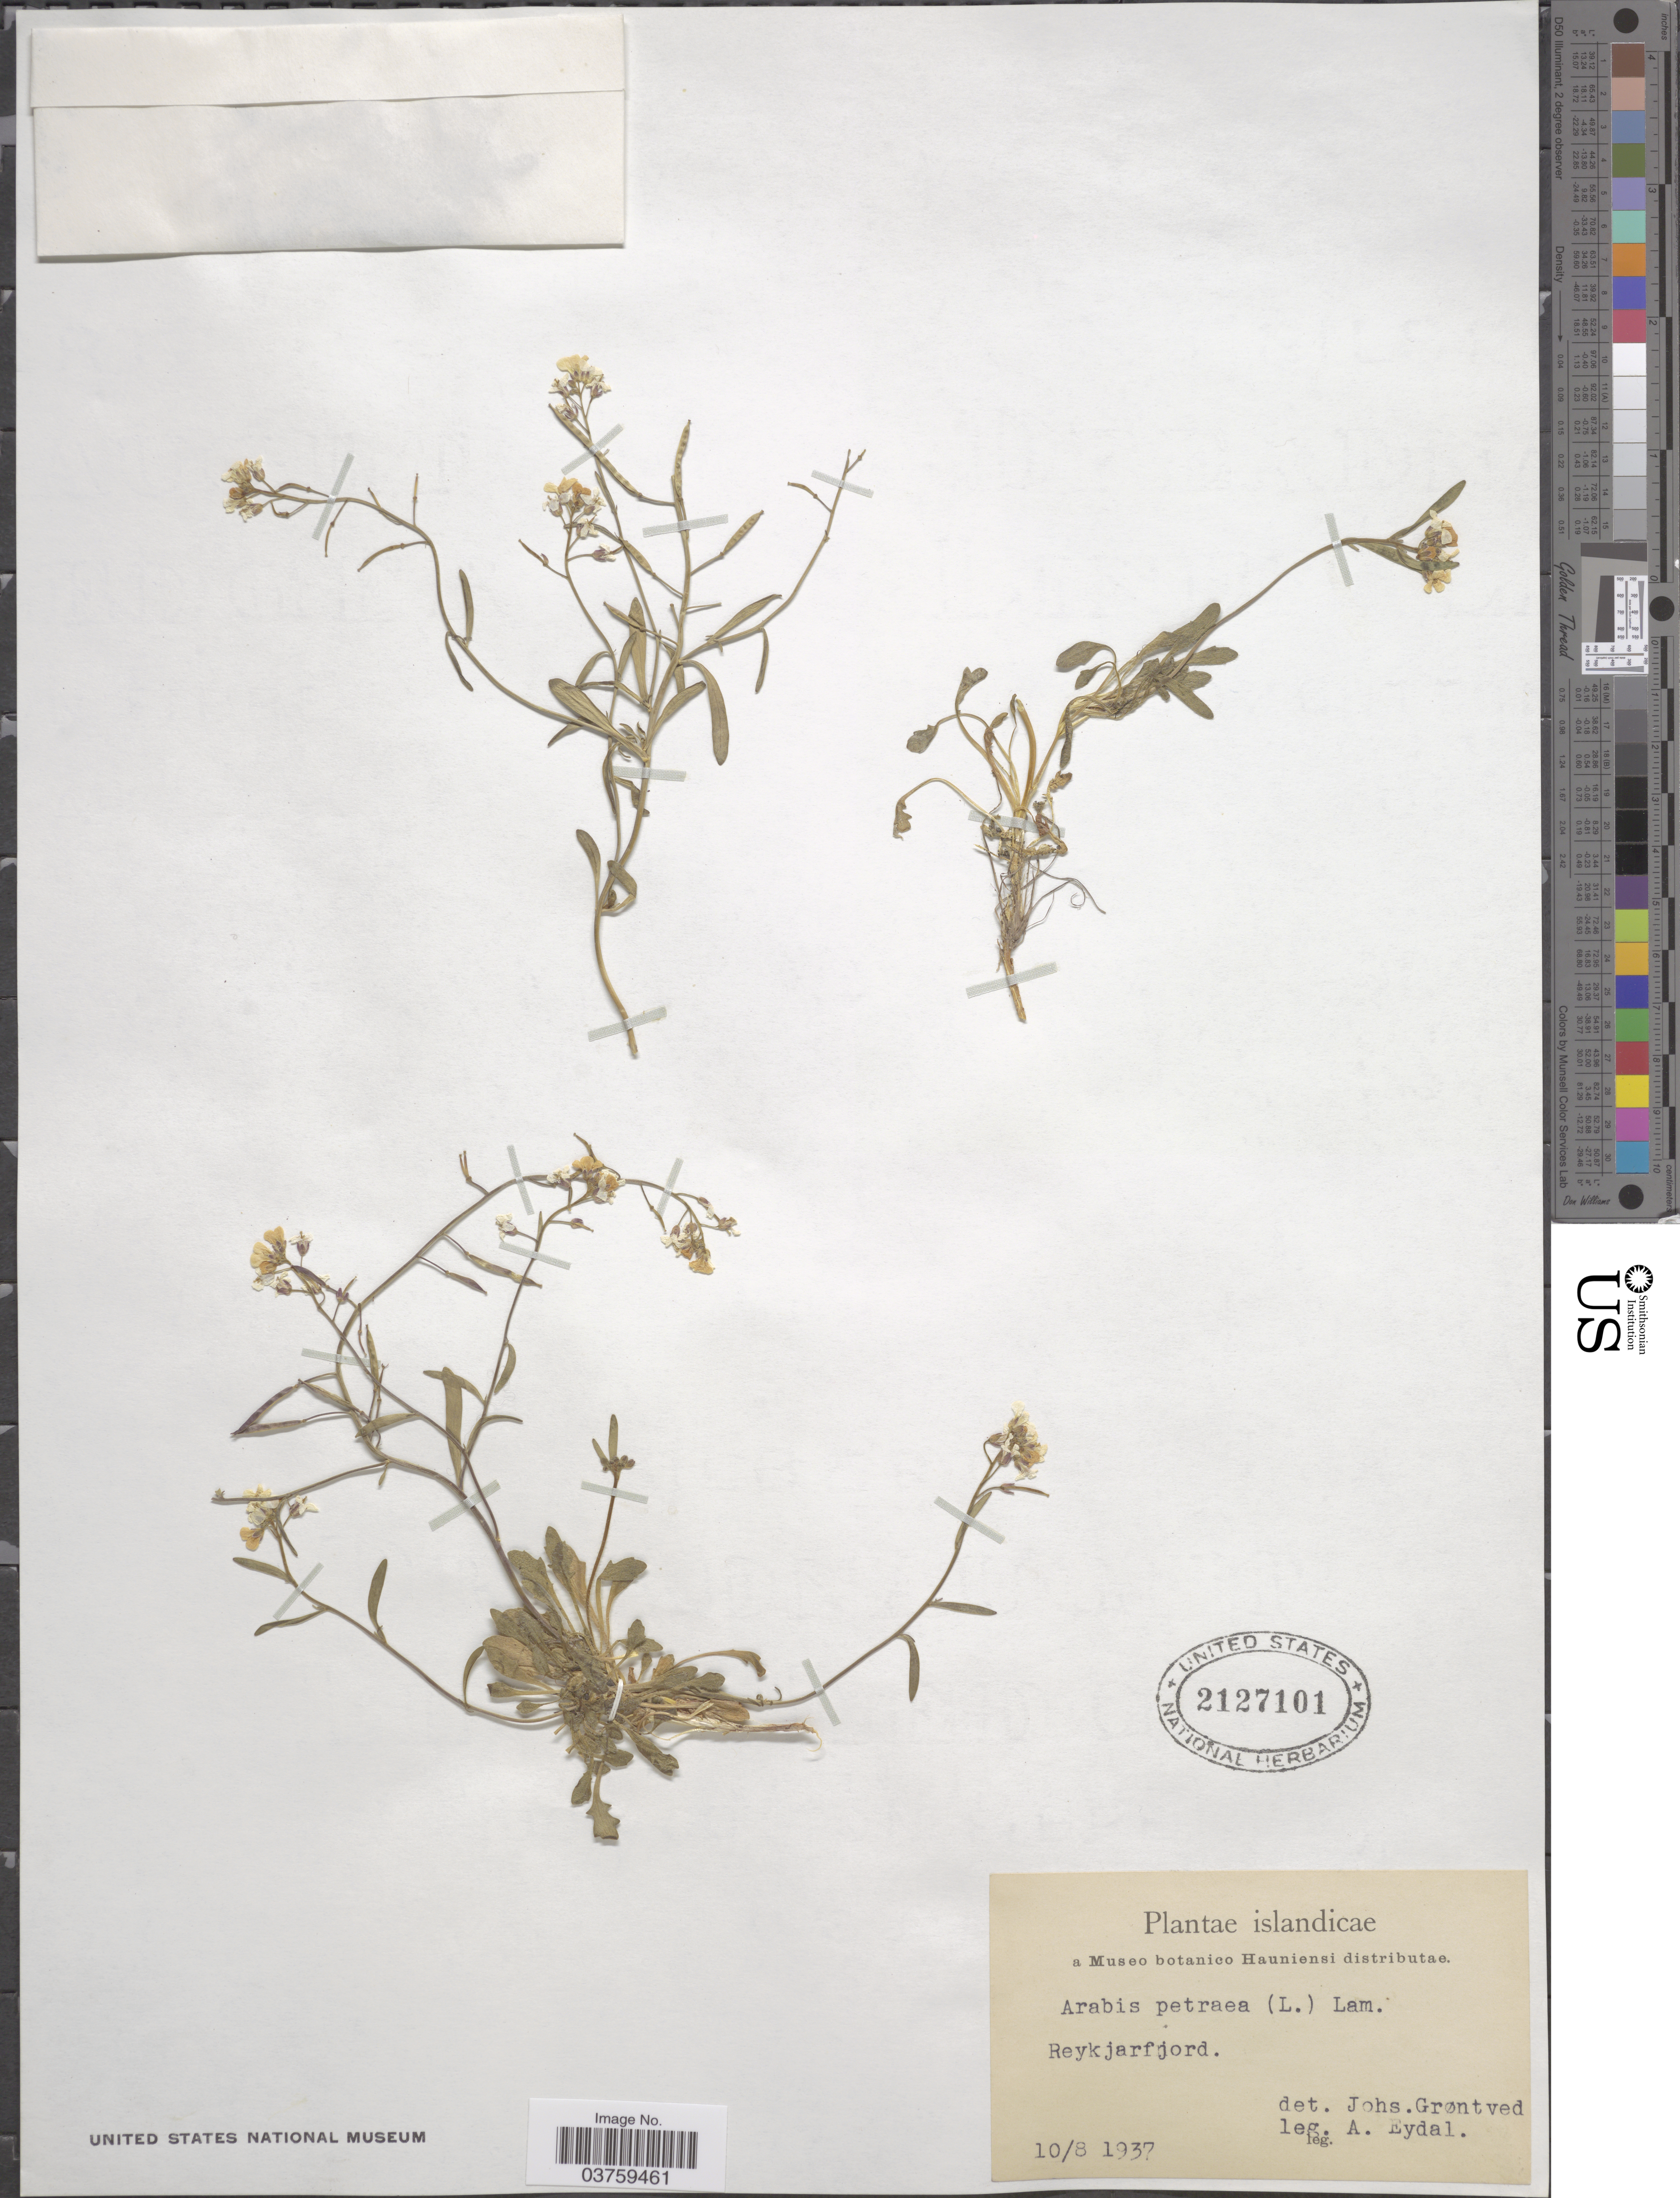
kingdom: Plantae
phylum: Tracheophyta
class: Magnoliopsida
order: Brassicales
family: Brassicaceae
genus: Arabis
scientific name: Arabis petraea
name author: (L.) Lam.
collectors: A. Eydal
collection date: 1937-08-10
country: Iceland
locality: Islandicae. Reykjarfjord.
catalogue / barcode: US 2127101